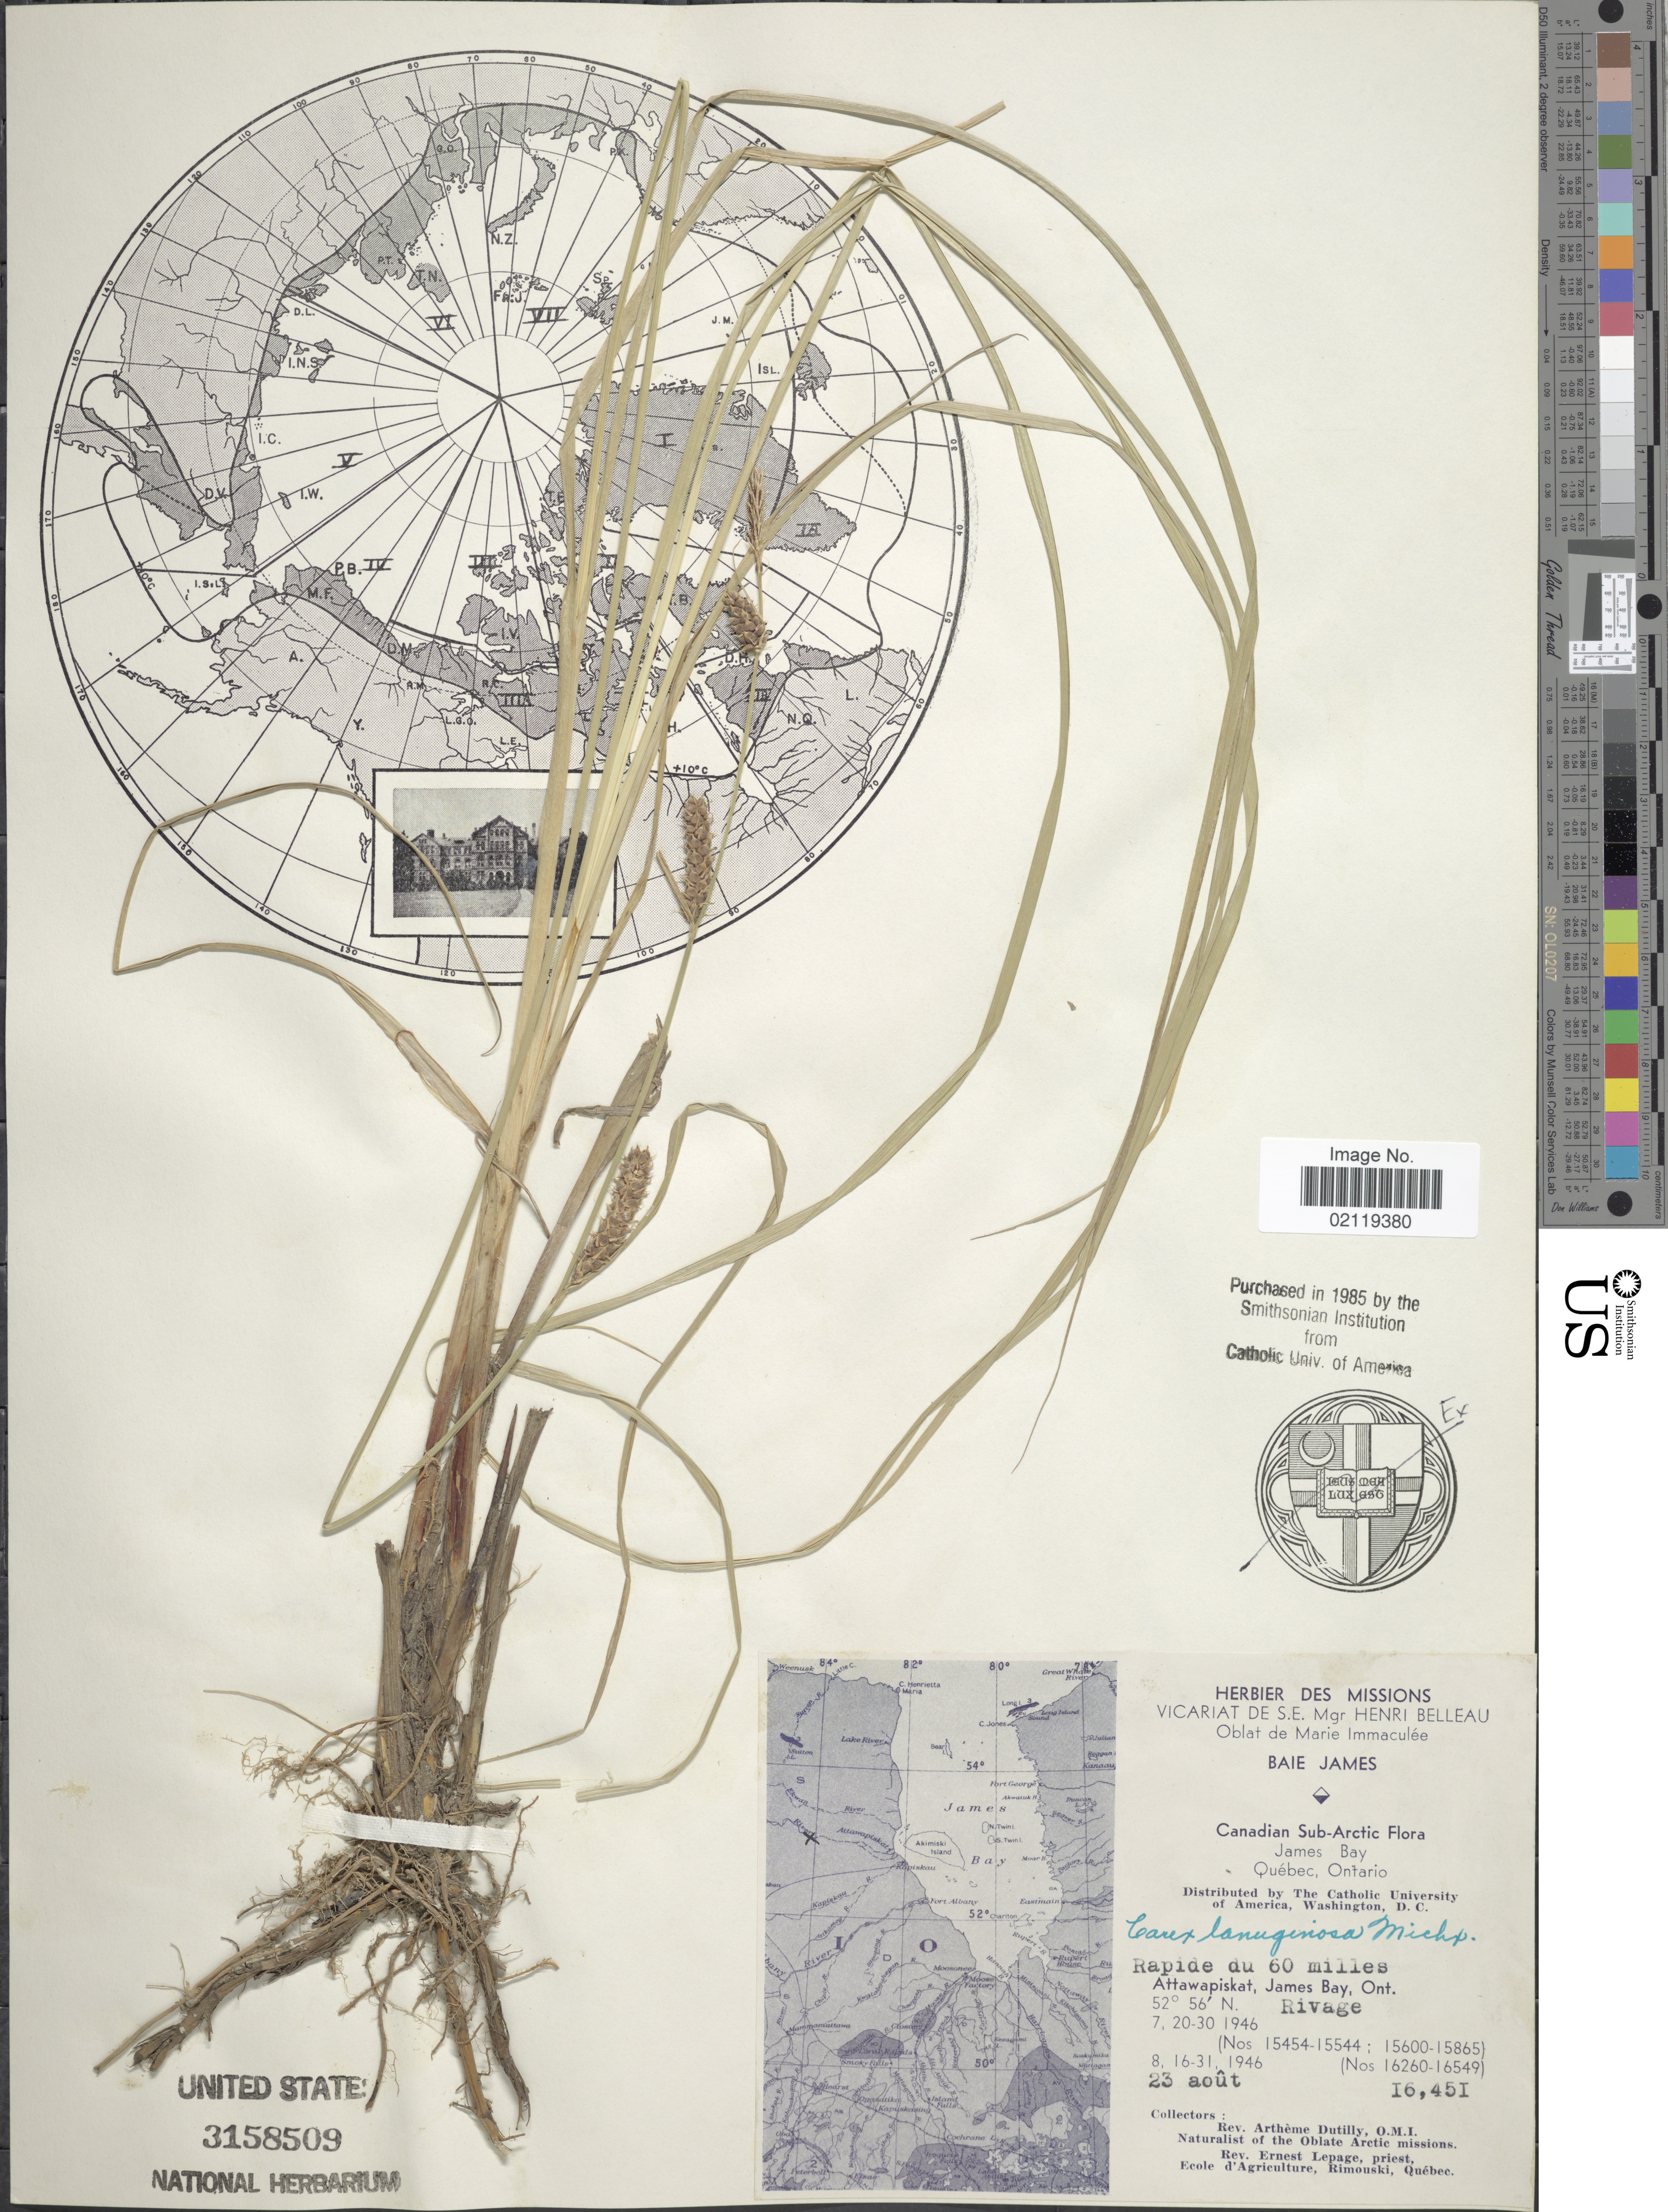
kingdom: Plantae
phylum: Tracheophyta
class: Liliopsida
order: Poales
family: Cyperaceae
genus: Carex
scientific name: Carex pellita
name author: Muhl. ex Willd.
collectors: A. Dutilly & E. Lepage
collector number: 16451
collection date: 1946-08-23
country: Canada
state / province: Ontario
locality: Canadian Sub-Arctic. James Bay. Rapide du 60 milles. Attawapiskat, James Bay, Ont. Rivage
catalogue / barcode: US 3158509